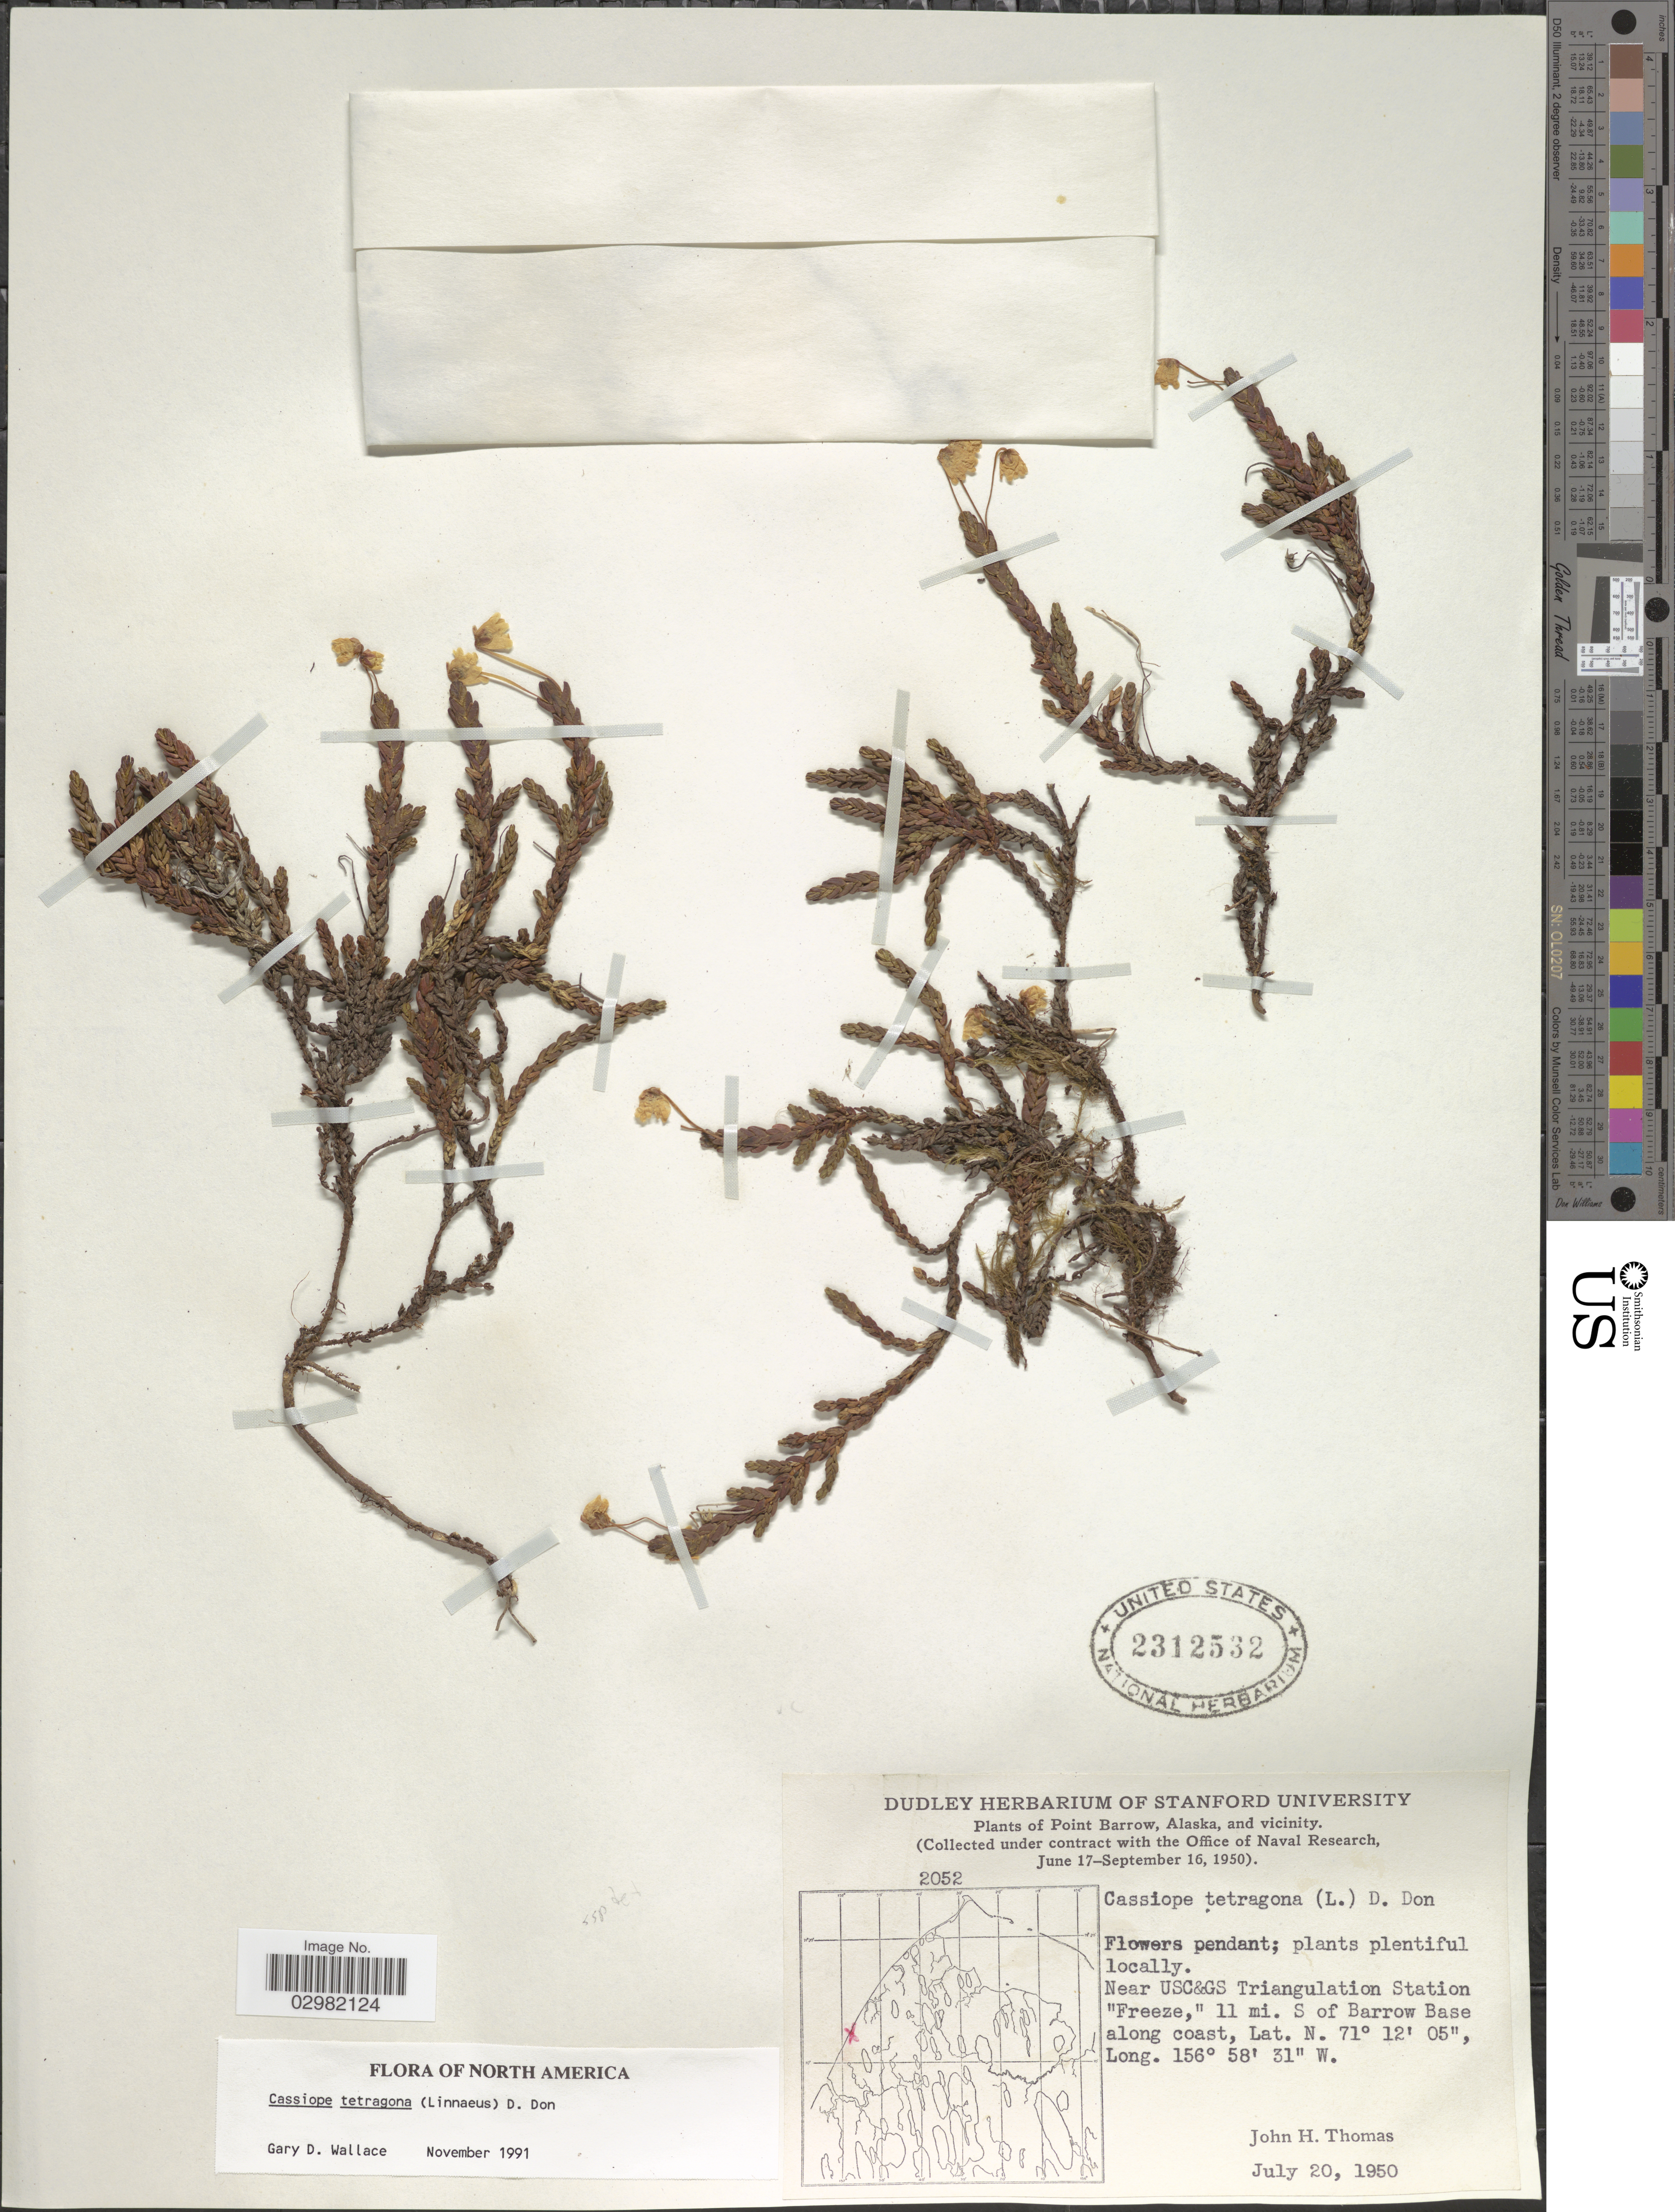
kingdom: Plantae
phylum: Tracheophyta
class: Magnoliopsida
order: Ericales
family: Ericaceae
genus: Cassiope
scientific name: Cassiope tetragona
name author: (L.) D. Don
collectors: J. H. Thomas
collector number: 2052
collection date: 1950-07-20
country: United States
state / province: Alaska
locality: Point Barrow, and vicinity. Near USC&GS Triangulation Station "Freeze," 11 mi. S of Barrow Base along coast.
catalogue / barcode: US 2312532